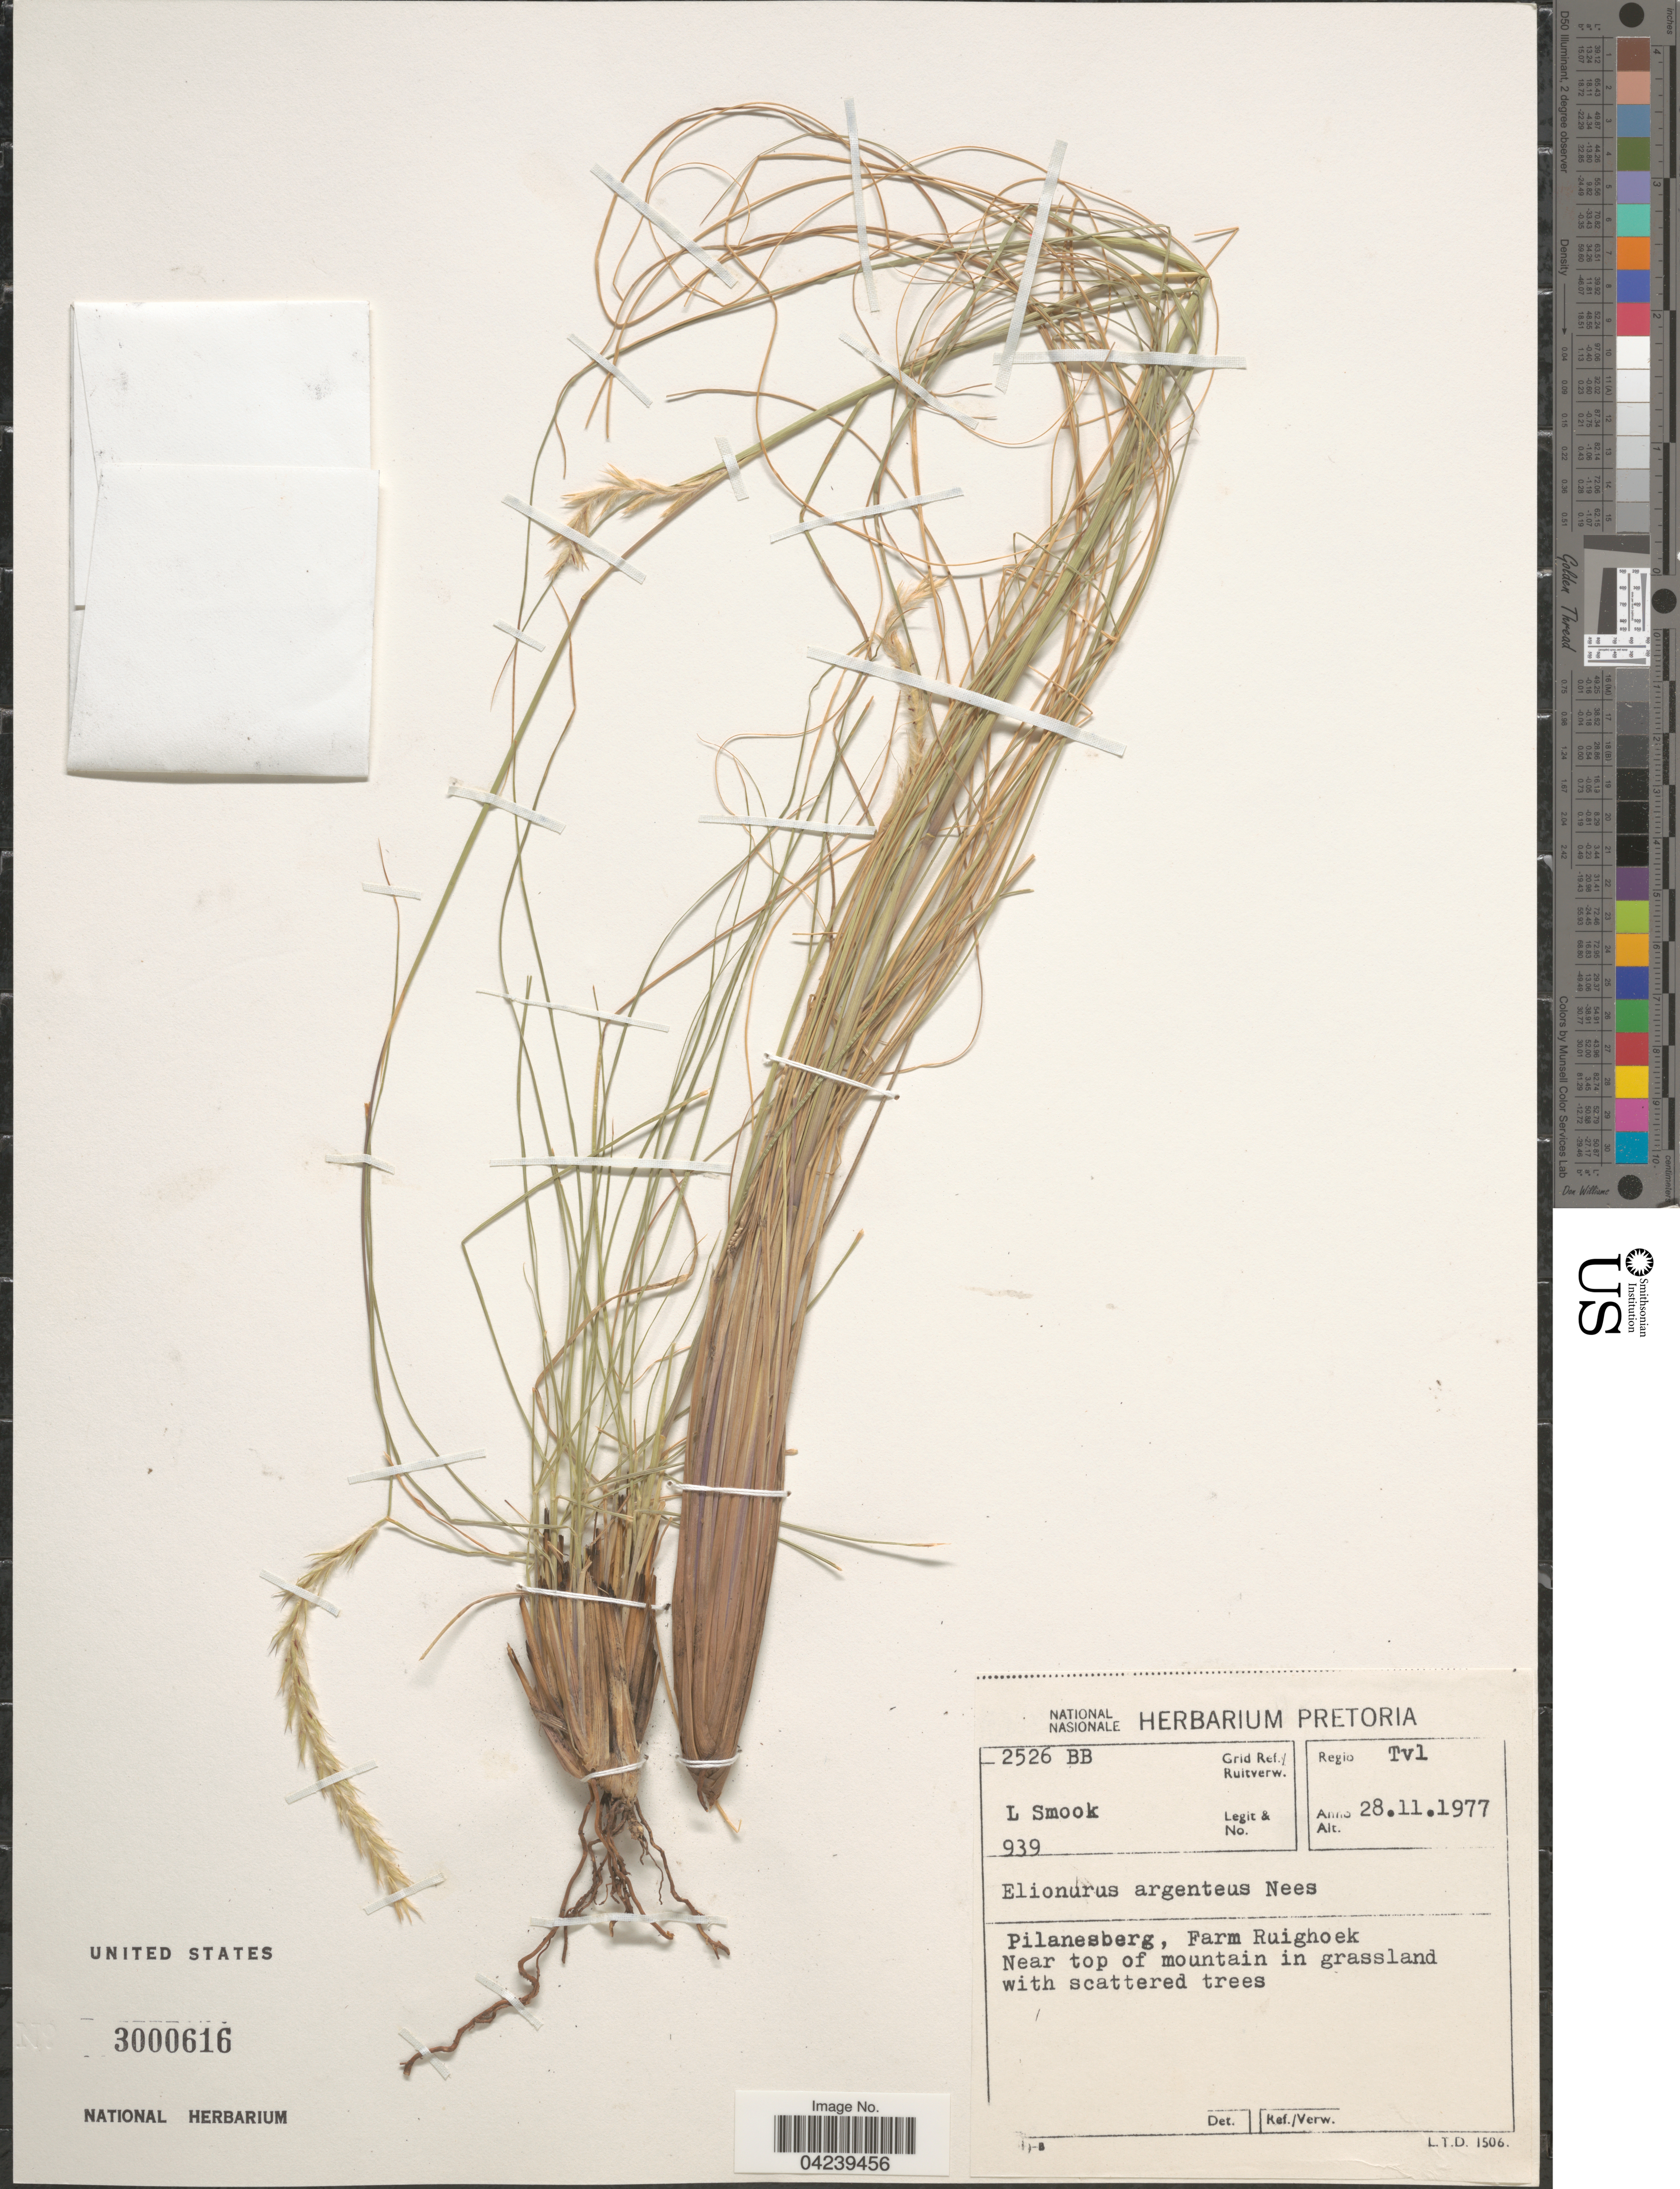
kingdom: Plantae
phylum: Tracheophyta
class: Liliopsida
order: Poales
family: Poaceae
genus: Elionurus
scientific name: Elionurus muticus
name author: (Spreng.) Kuntze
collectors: L. Smook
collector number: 939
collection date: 1977-11-28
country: South Africa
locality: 2526 BB Grid Ref./Ruitverw. Regio Tvl. Pilanesberg, Farm Ruighoek. Near top of mountain in grassland.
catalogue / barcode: US 3000616